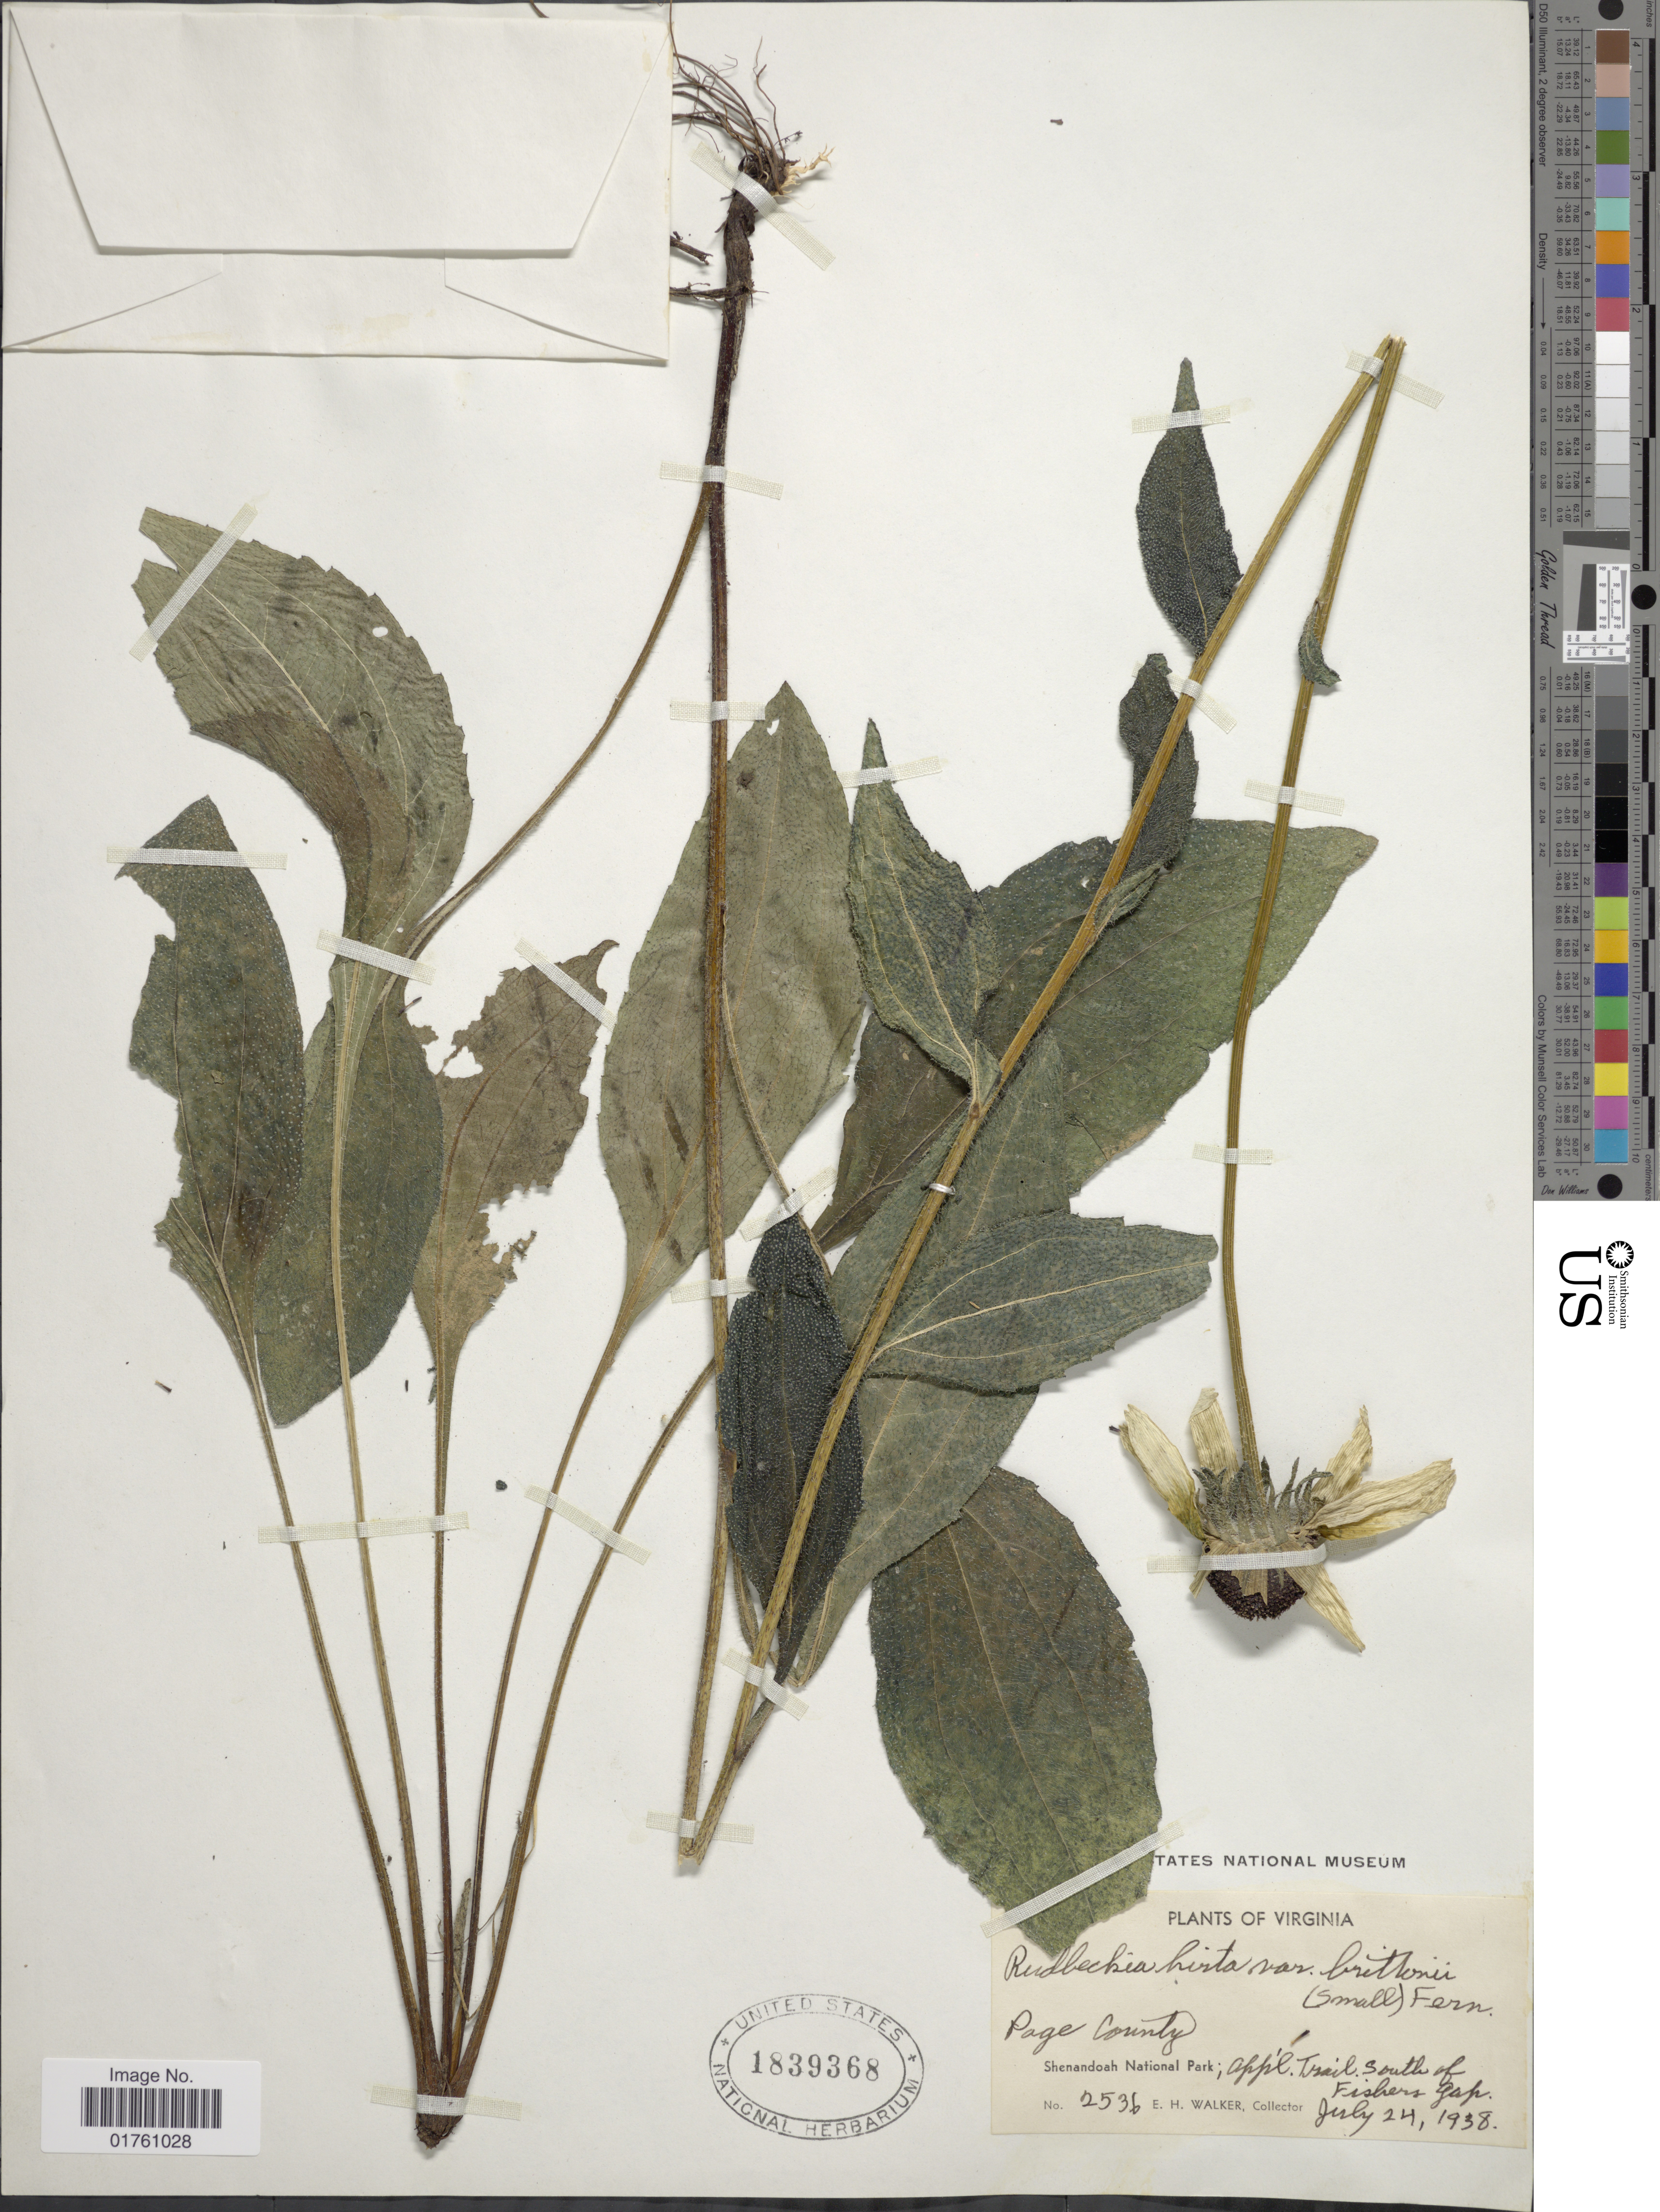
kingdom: Plantae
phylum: Tracheophyta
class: Magnoliopsida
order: Asterales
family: Asteraceae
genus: Rudbeckia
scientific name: Rudbeckia hirta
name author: L.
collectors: E. H. Walker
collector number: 2536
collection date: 1938-07-24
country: United States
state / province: Virginia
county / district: Page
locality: Shenandoah National Park; app'l Trail South of Fishers Gap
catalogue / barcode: US 1839368